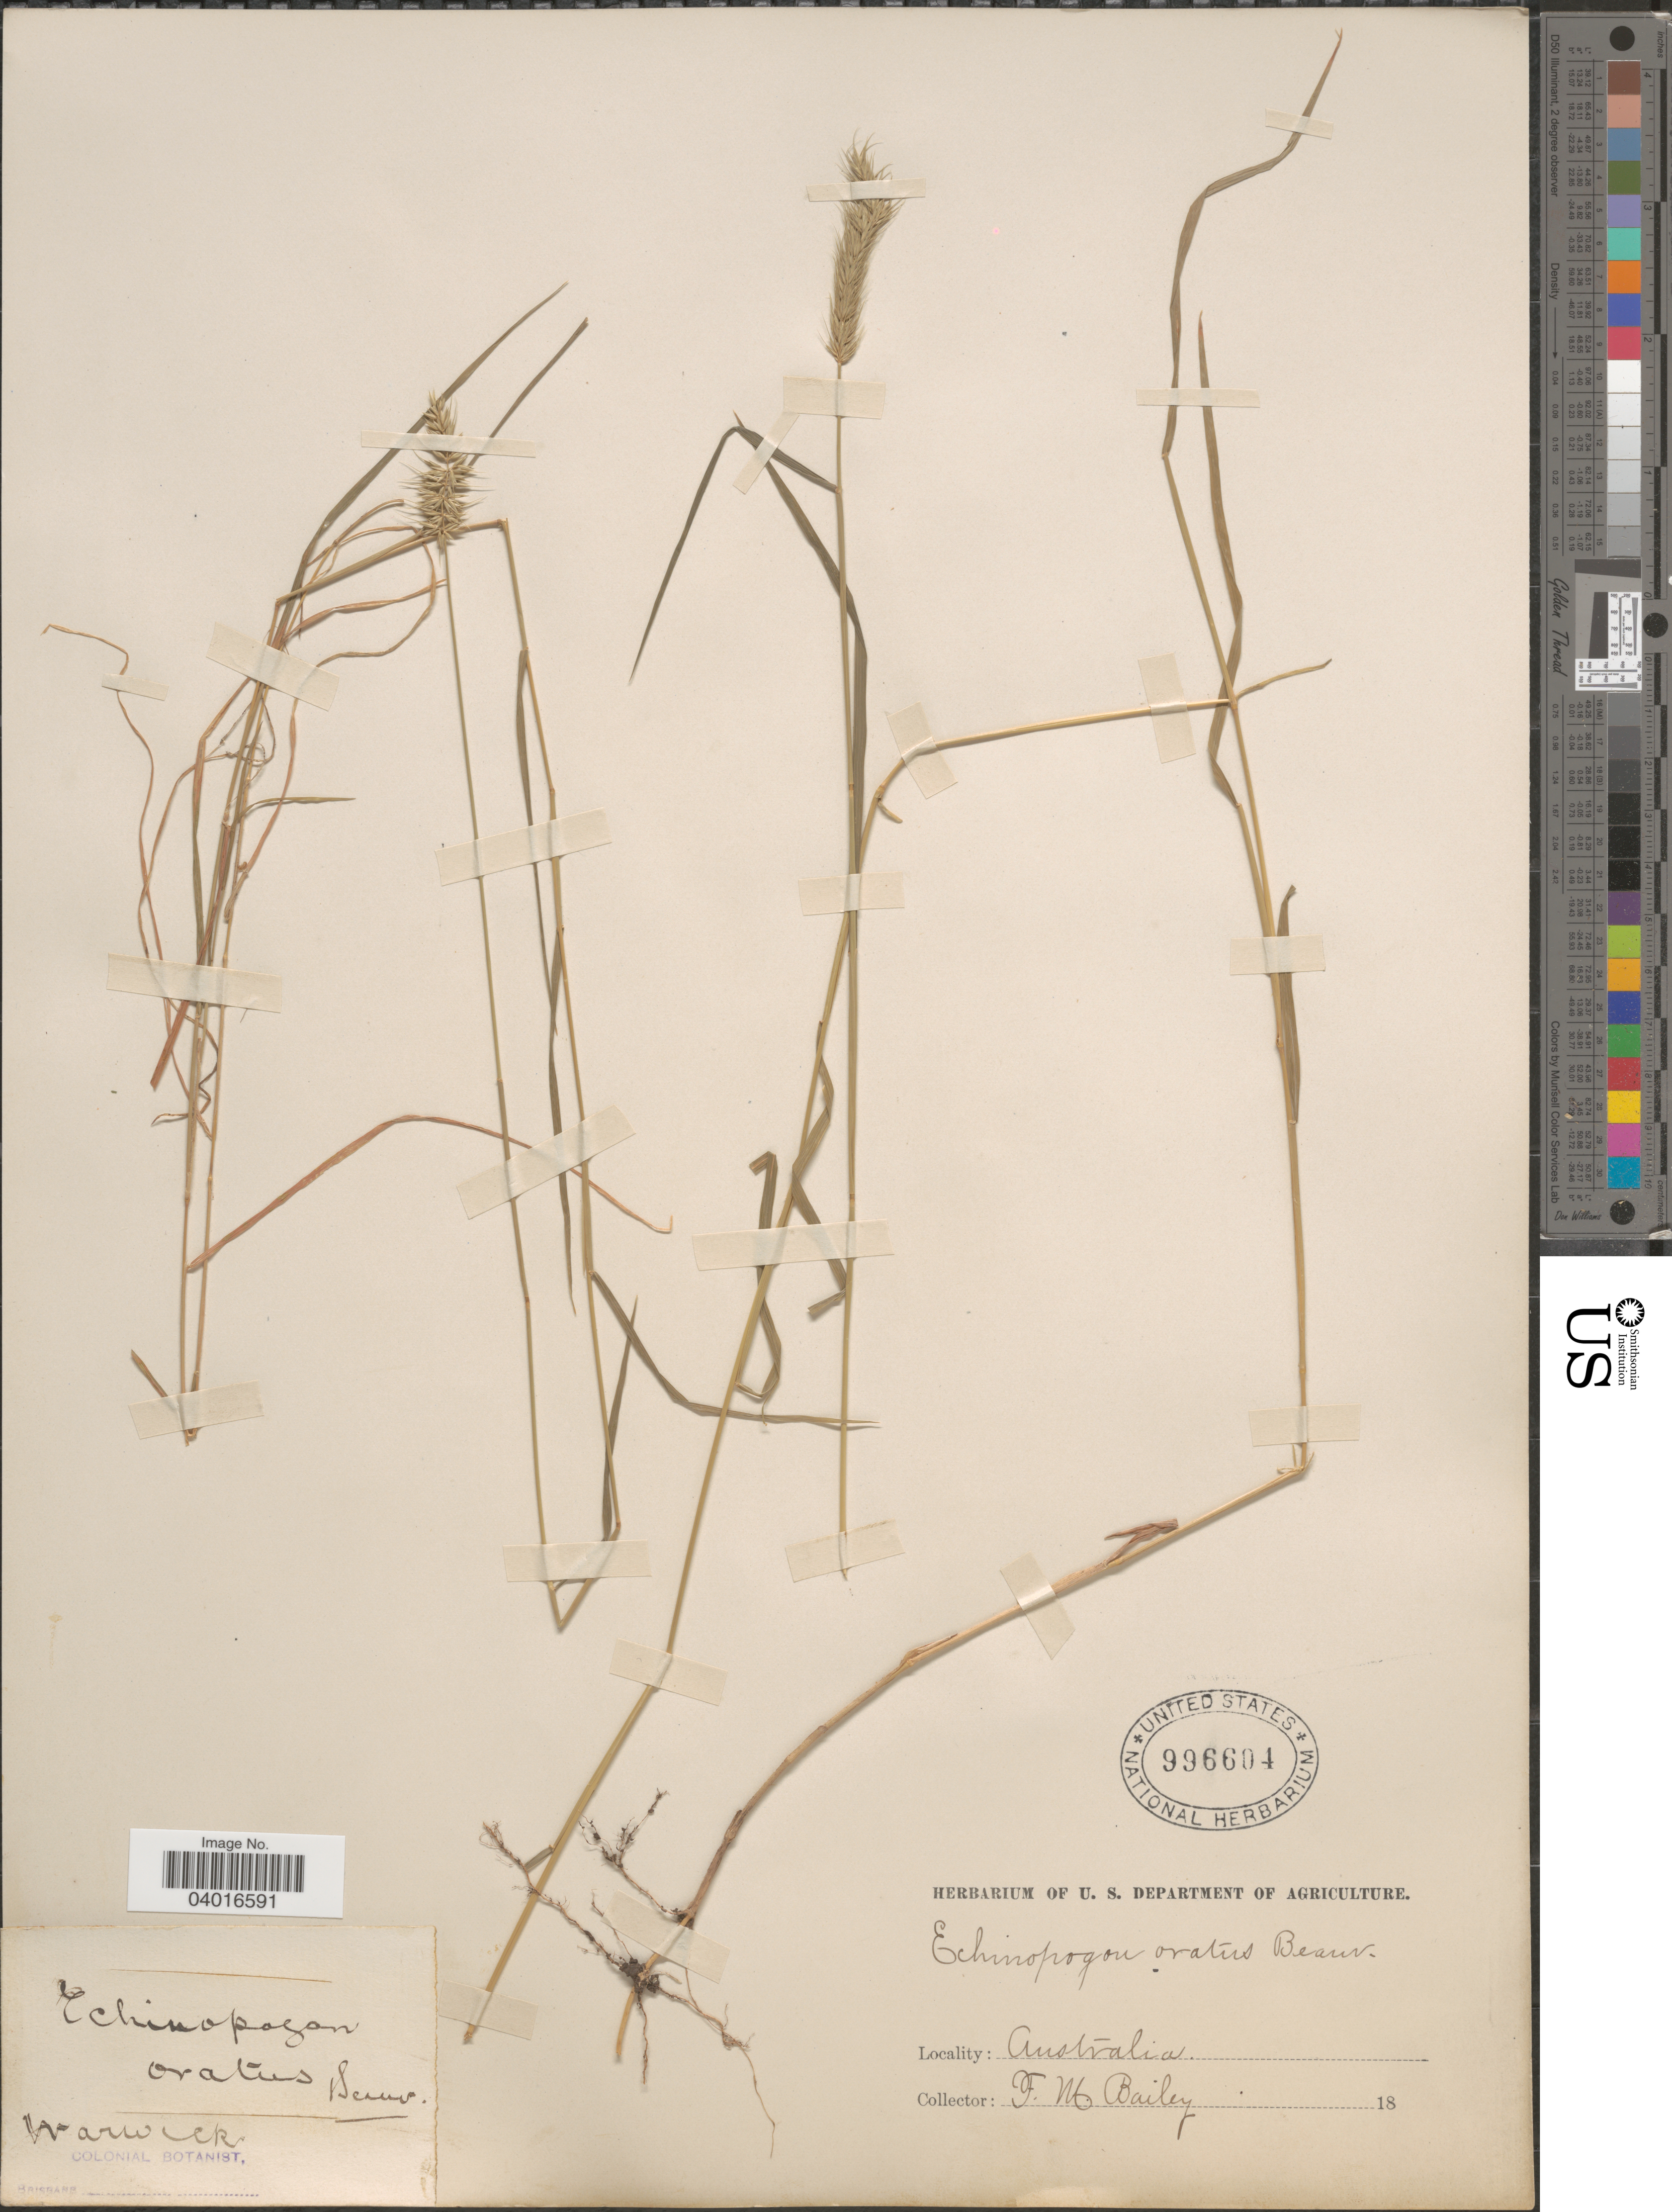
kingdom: Plantae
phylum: Tracheophyta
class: Liliopsida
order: Poales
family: Poaceae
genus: Echinopogon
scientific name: Echinopogon ovatus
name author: (G. Forst.) P. Beauv.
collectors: F. M. Bailey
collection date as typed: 18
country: Australia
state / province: Queensland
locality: Warwick.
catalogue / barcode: US 996604